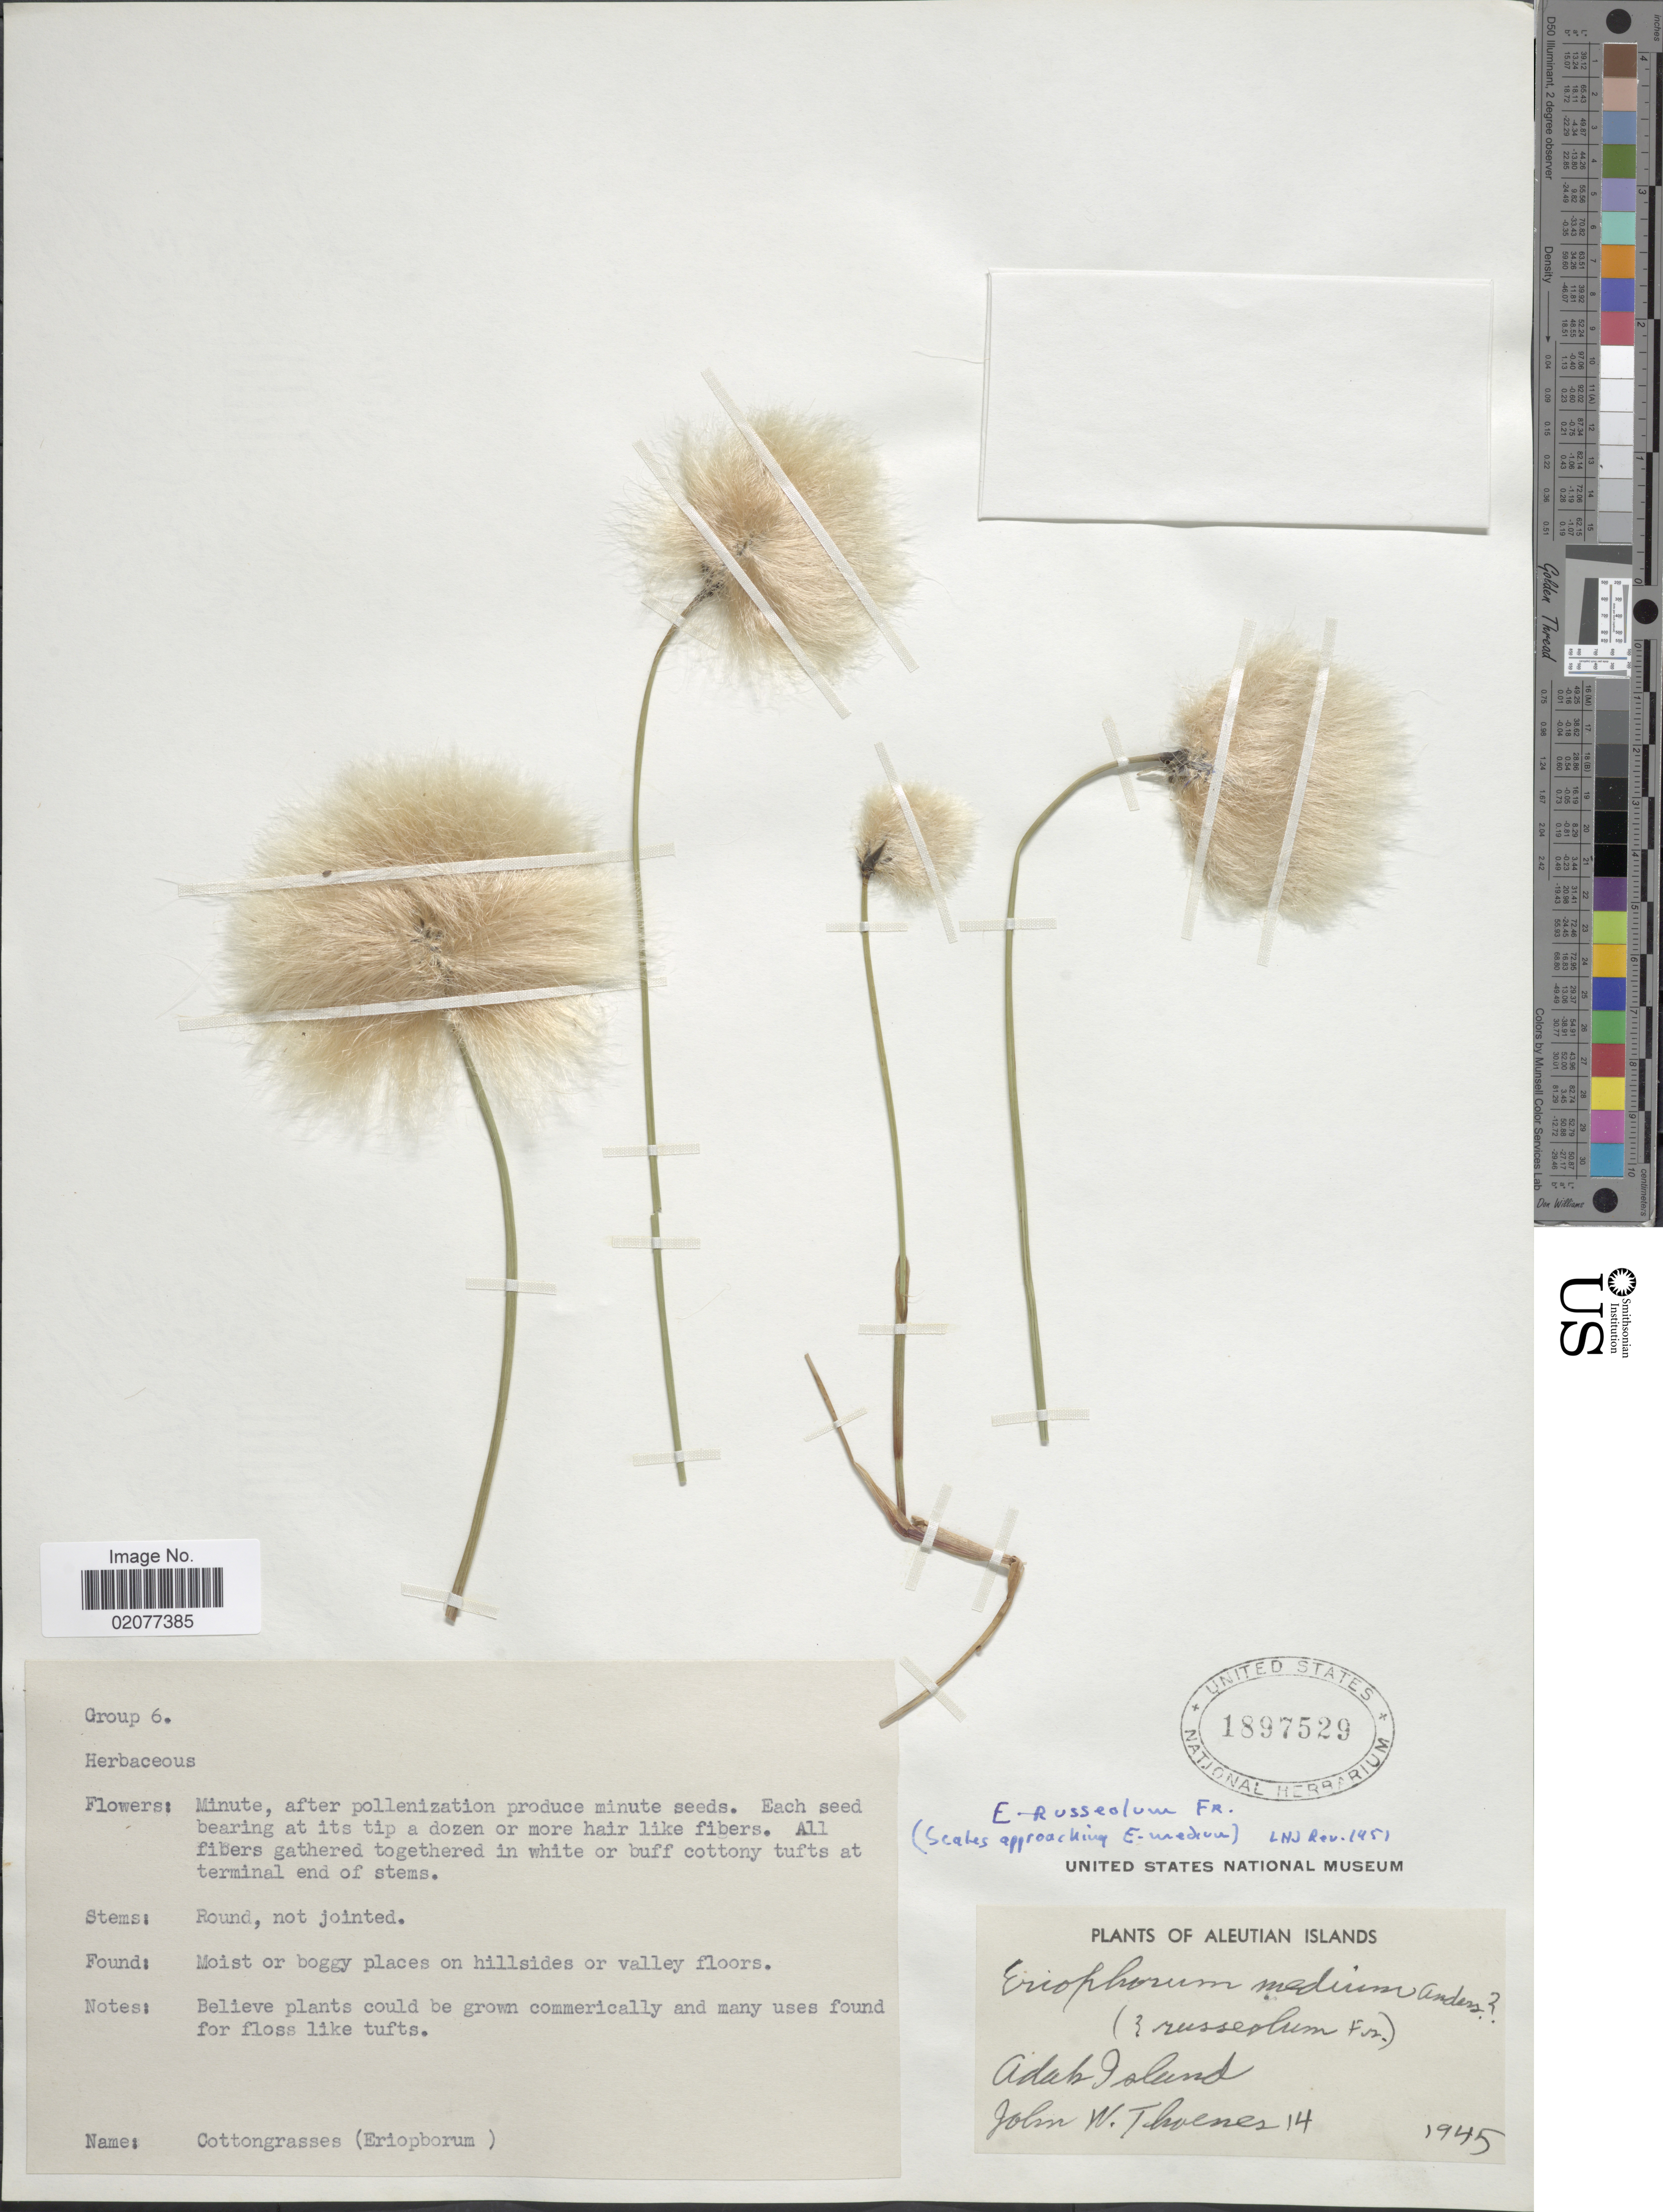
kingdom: Plantae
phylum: Tracheophyta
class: Liliopsida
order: Poales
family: Cyperaceae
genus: Eriophorum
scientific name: Eriophorum chamissonis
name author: C.A. Mey.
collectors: J. Thoenes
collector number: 14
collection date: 1945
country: United States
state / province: Alaska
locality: Aleutian Islands. Adak Island.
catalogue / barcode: US 1897529